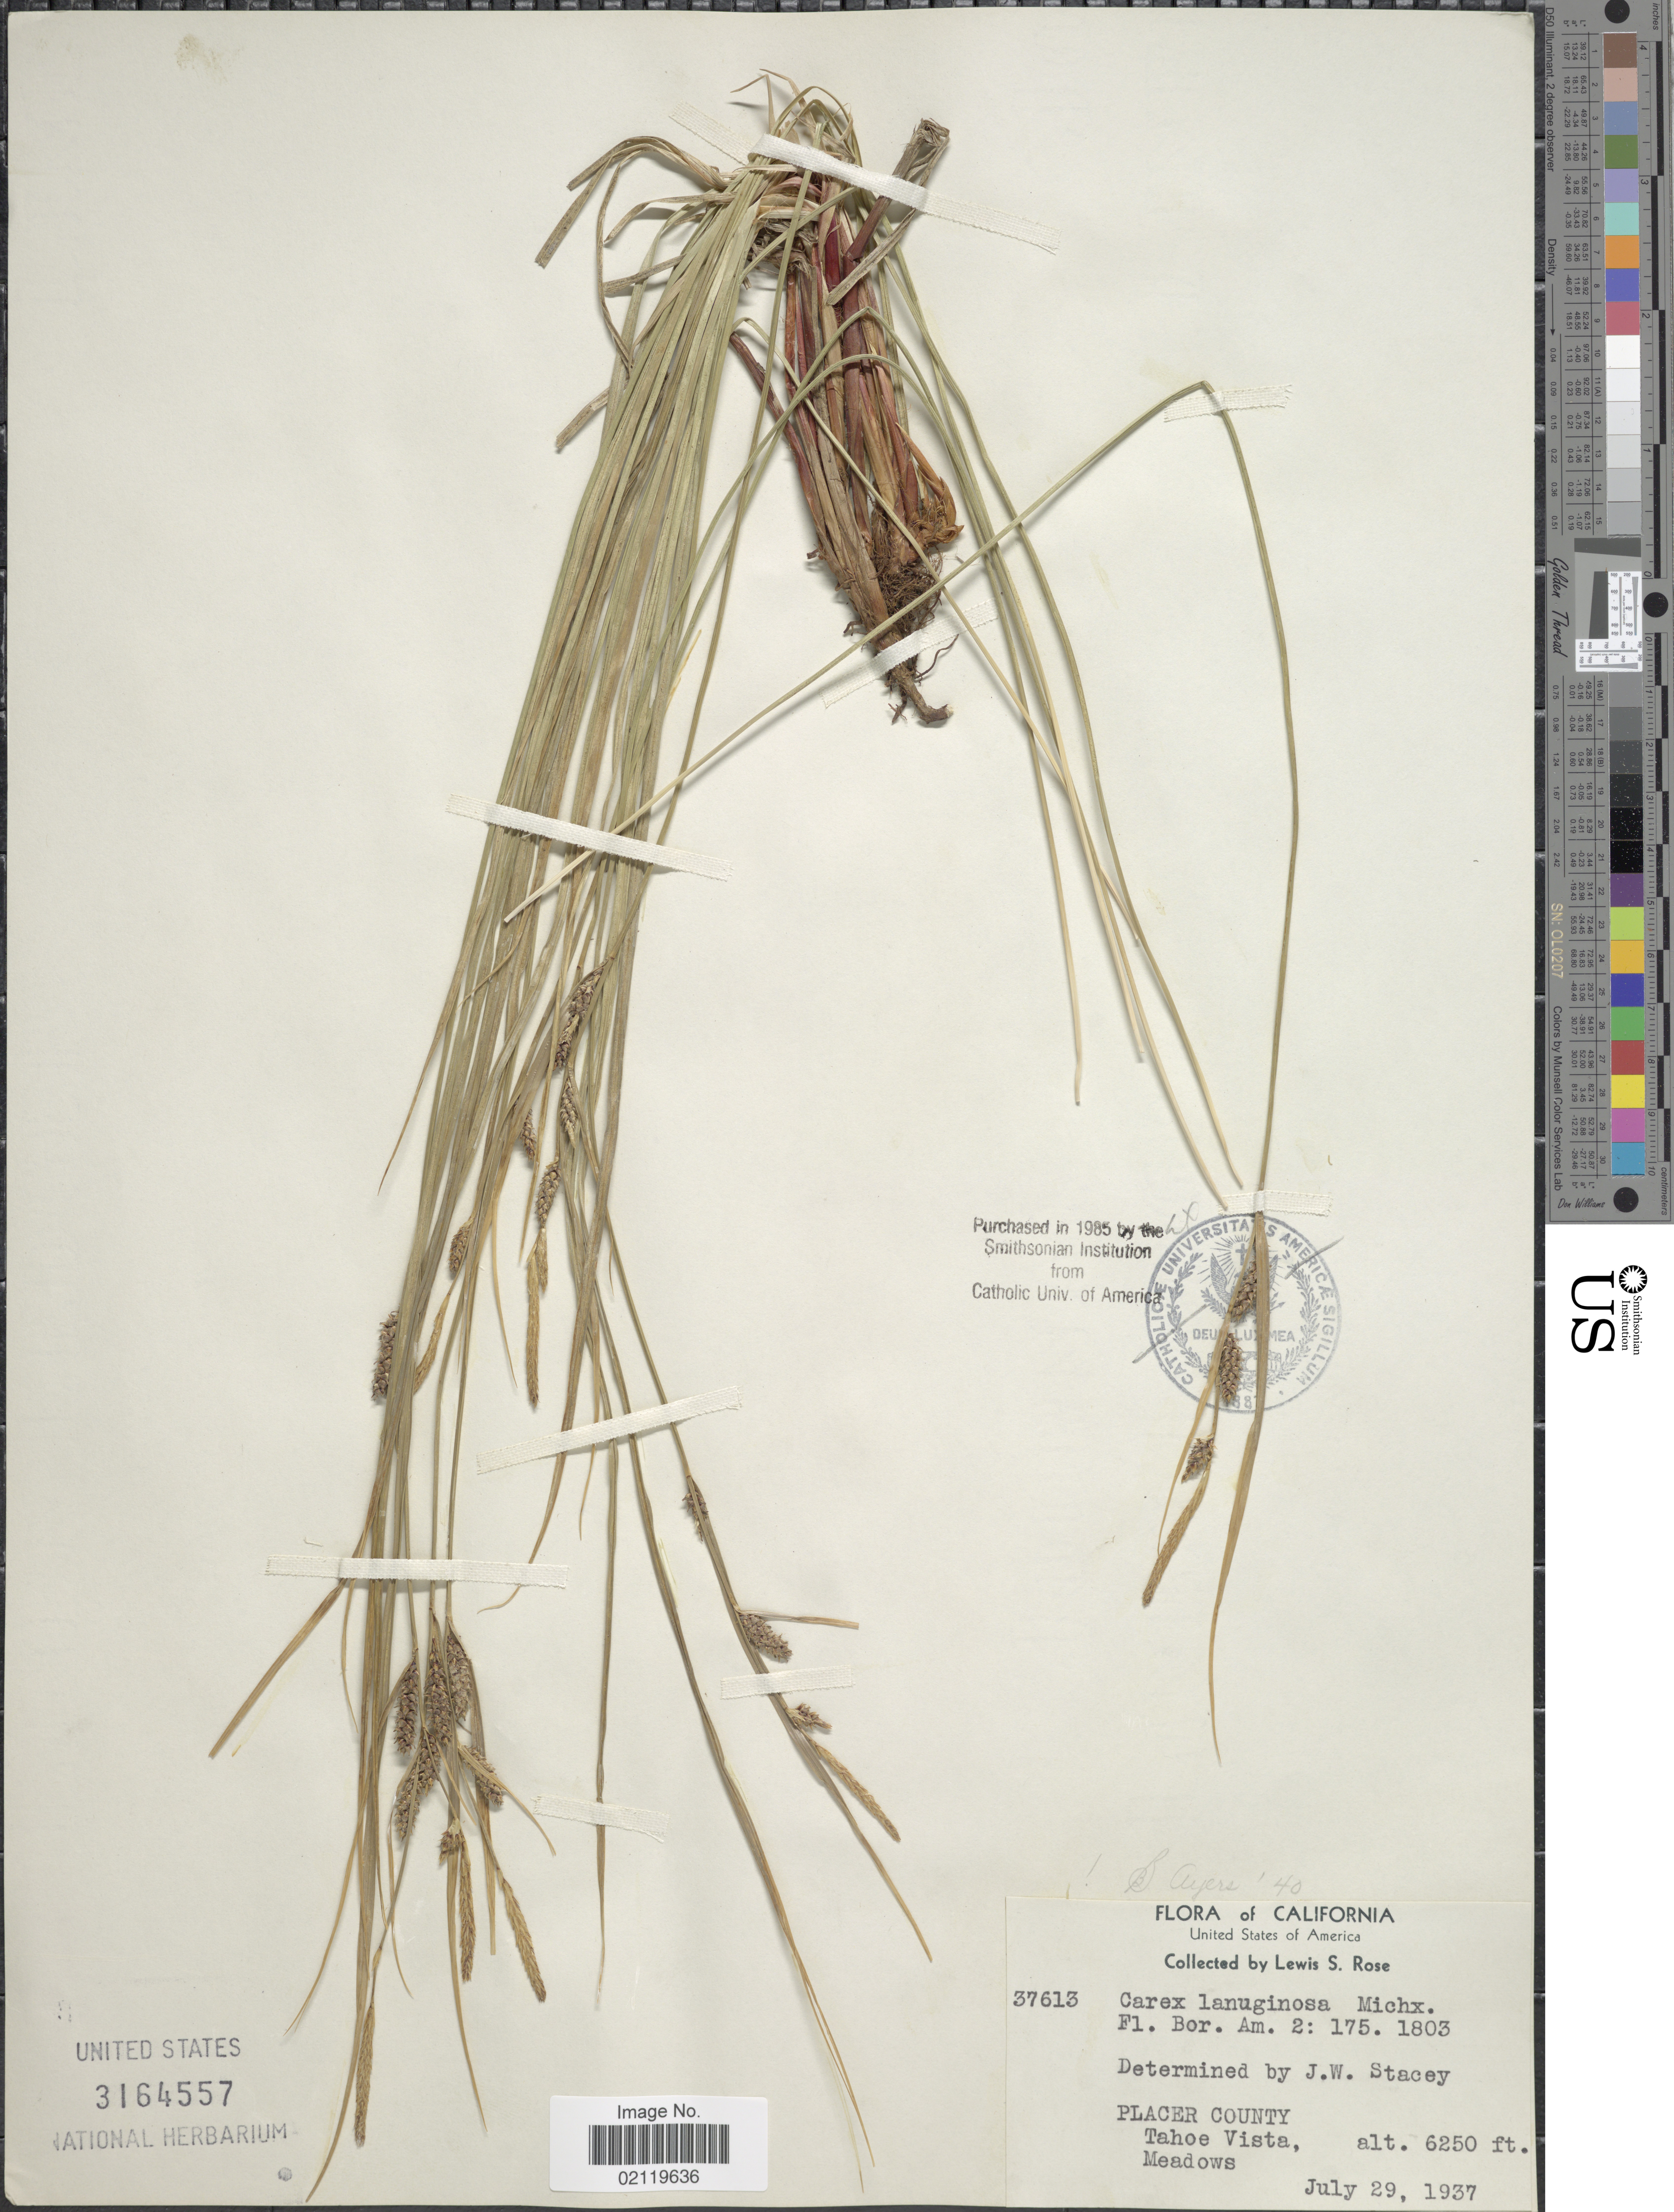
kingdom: Plantae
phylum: Tracheophyta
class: Liliopsida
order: Poales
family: Cyperaceae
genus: Carex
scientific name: Carex pellita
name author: Muhl. ex Willd.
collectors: L. S. Rose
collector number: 37613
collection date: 1937-07-29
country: United States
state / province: California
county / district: Placer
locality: United States of America. Placer County. Tahoe Vista, Meadows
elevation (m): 1905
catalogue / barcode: US 3164557